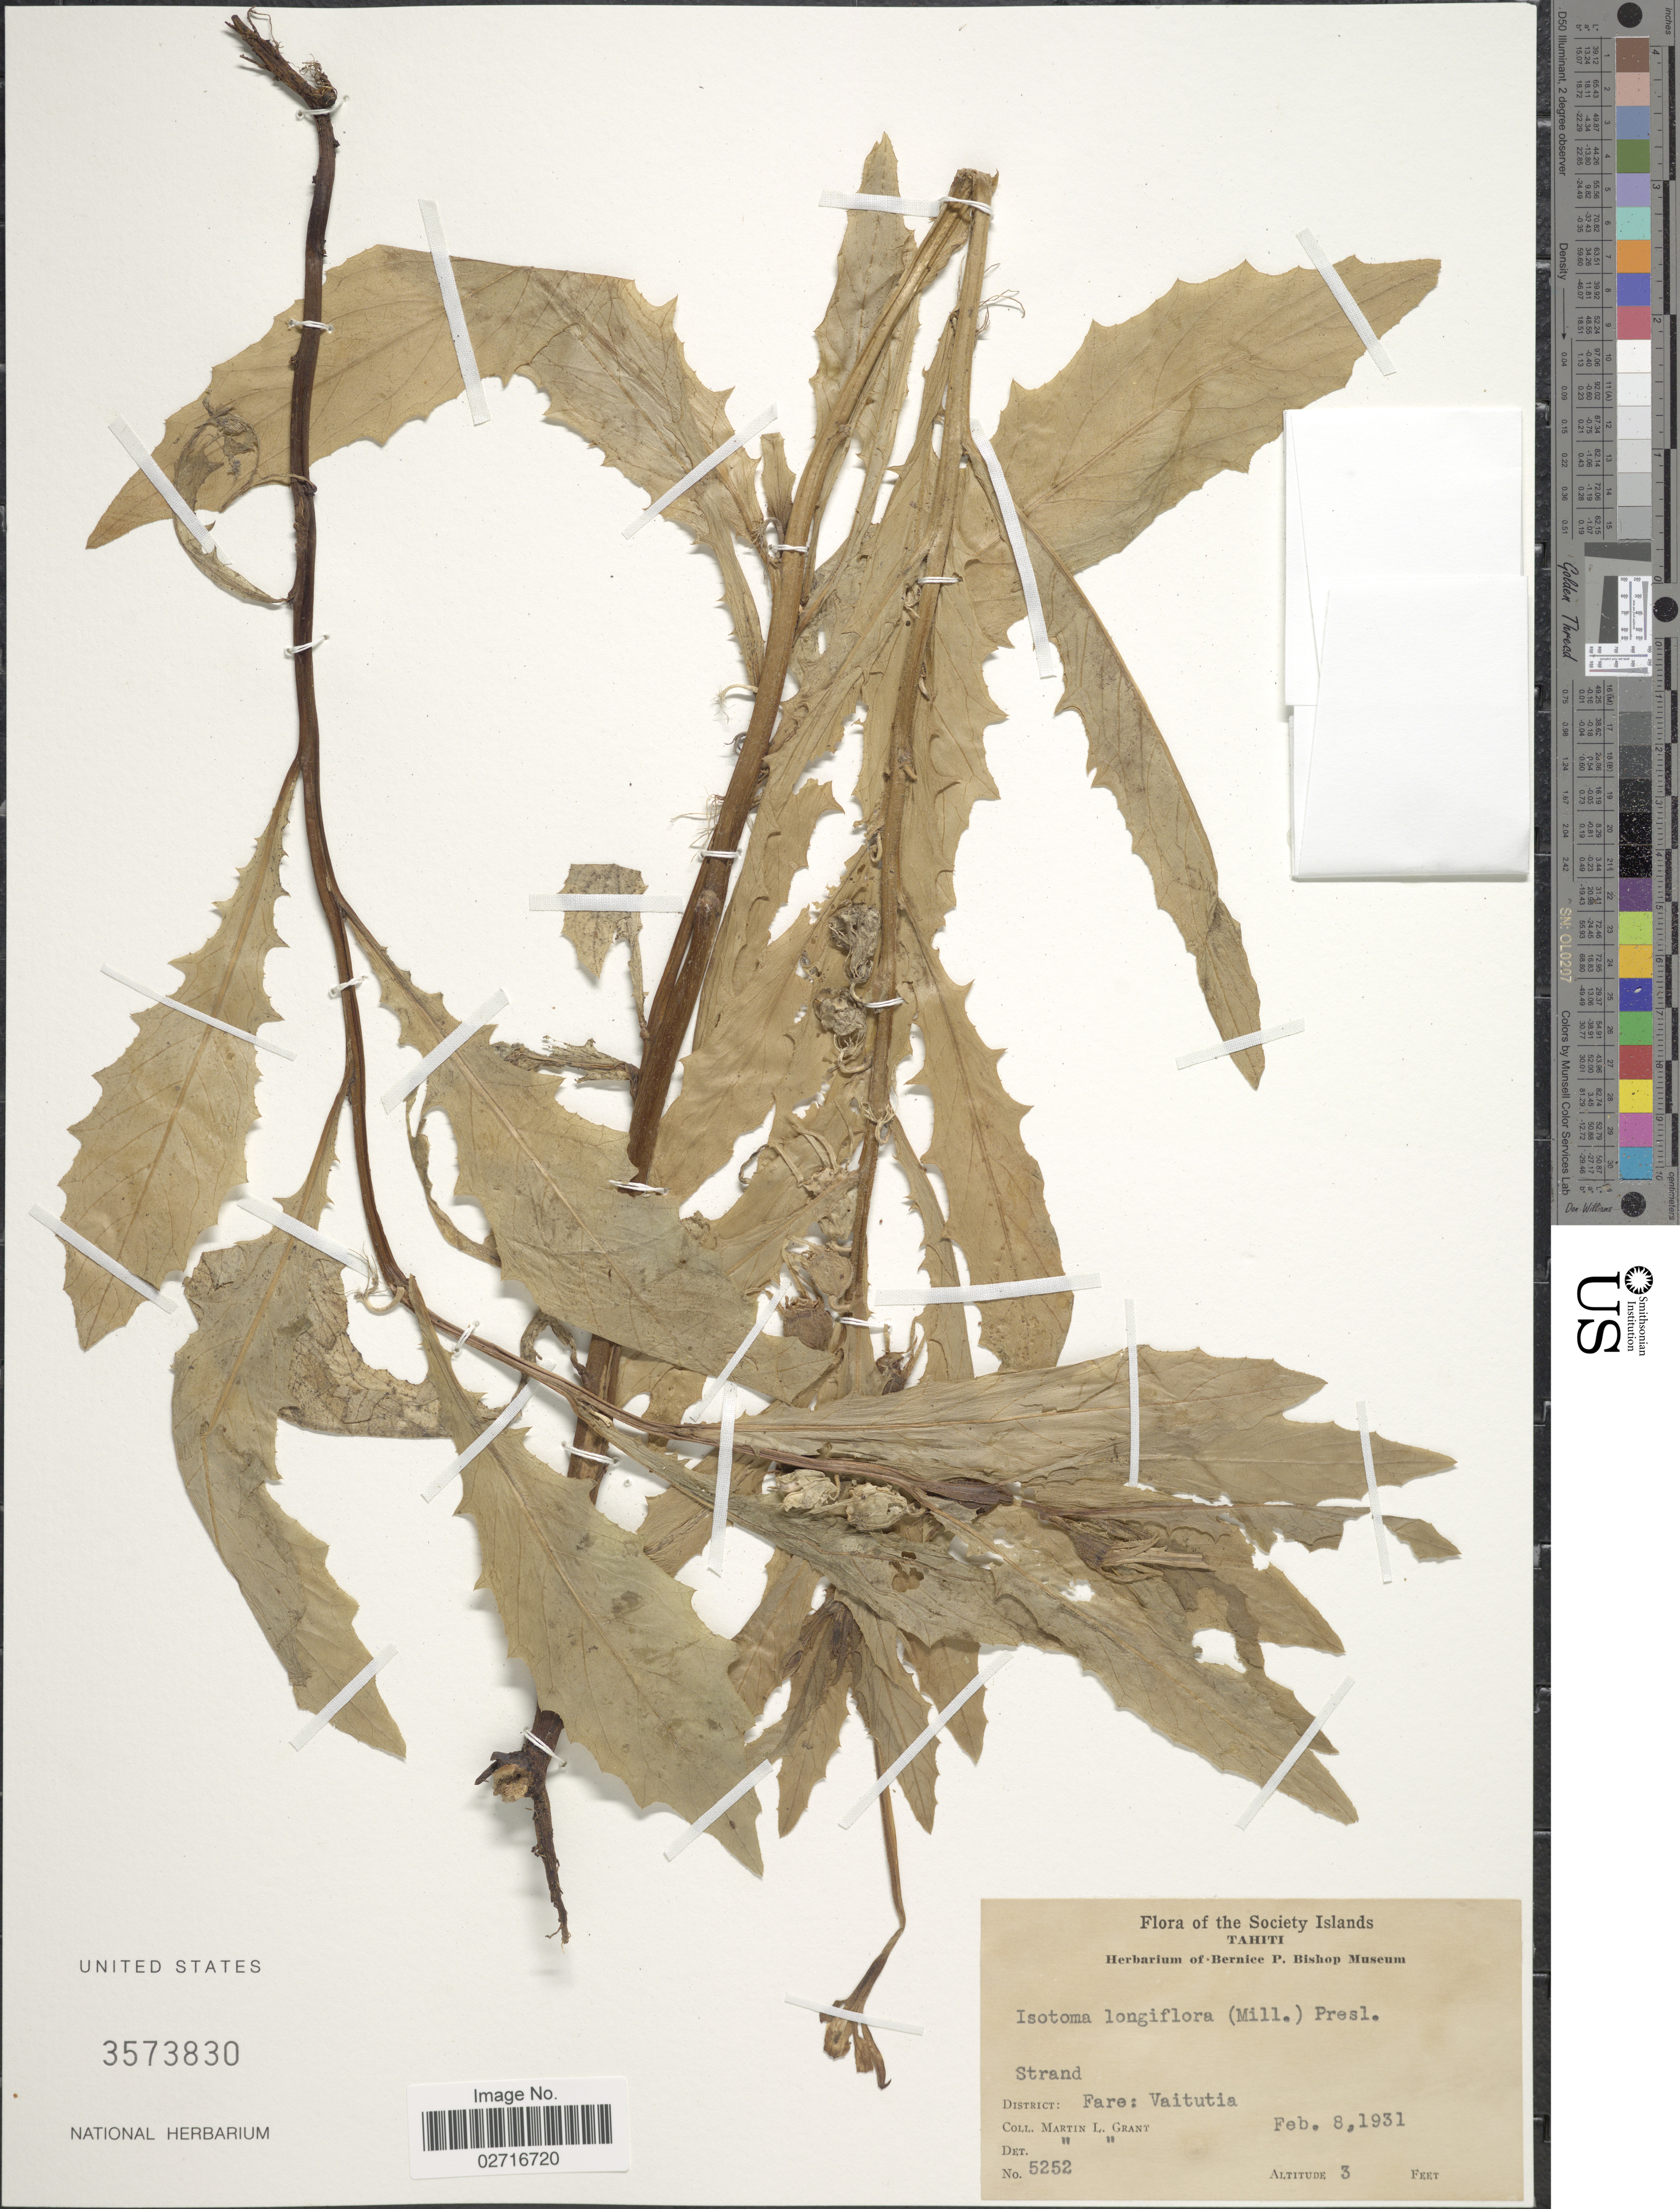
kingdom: Plantae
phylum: Tracheophyta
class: Magnoliopsida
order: Asterales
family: Campanulaceae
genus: Hippobroma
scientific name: Hippobroma longiflora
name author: (L.) G. Don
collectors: M. L. Grant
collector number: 5252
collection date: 1931-02-08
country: French Polynesia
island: Huahine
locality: The Society Islands, Strand, District: Fare: Vaitutia.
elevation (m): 1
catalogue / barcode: US 3573830